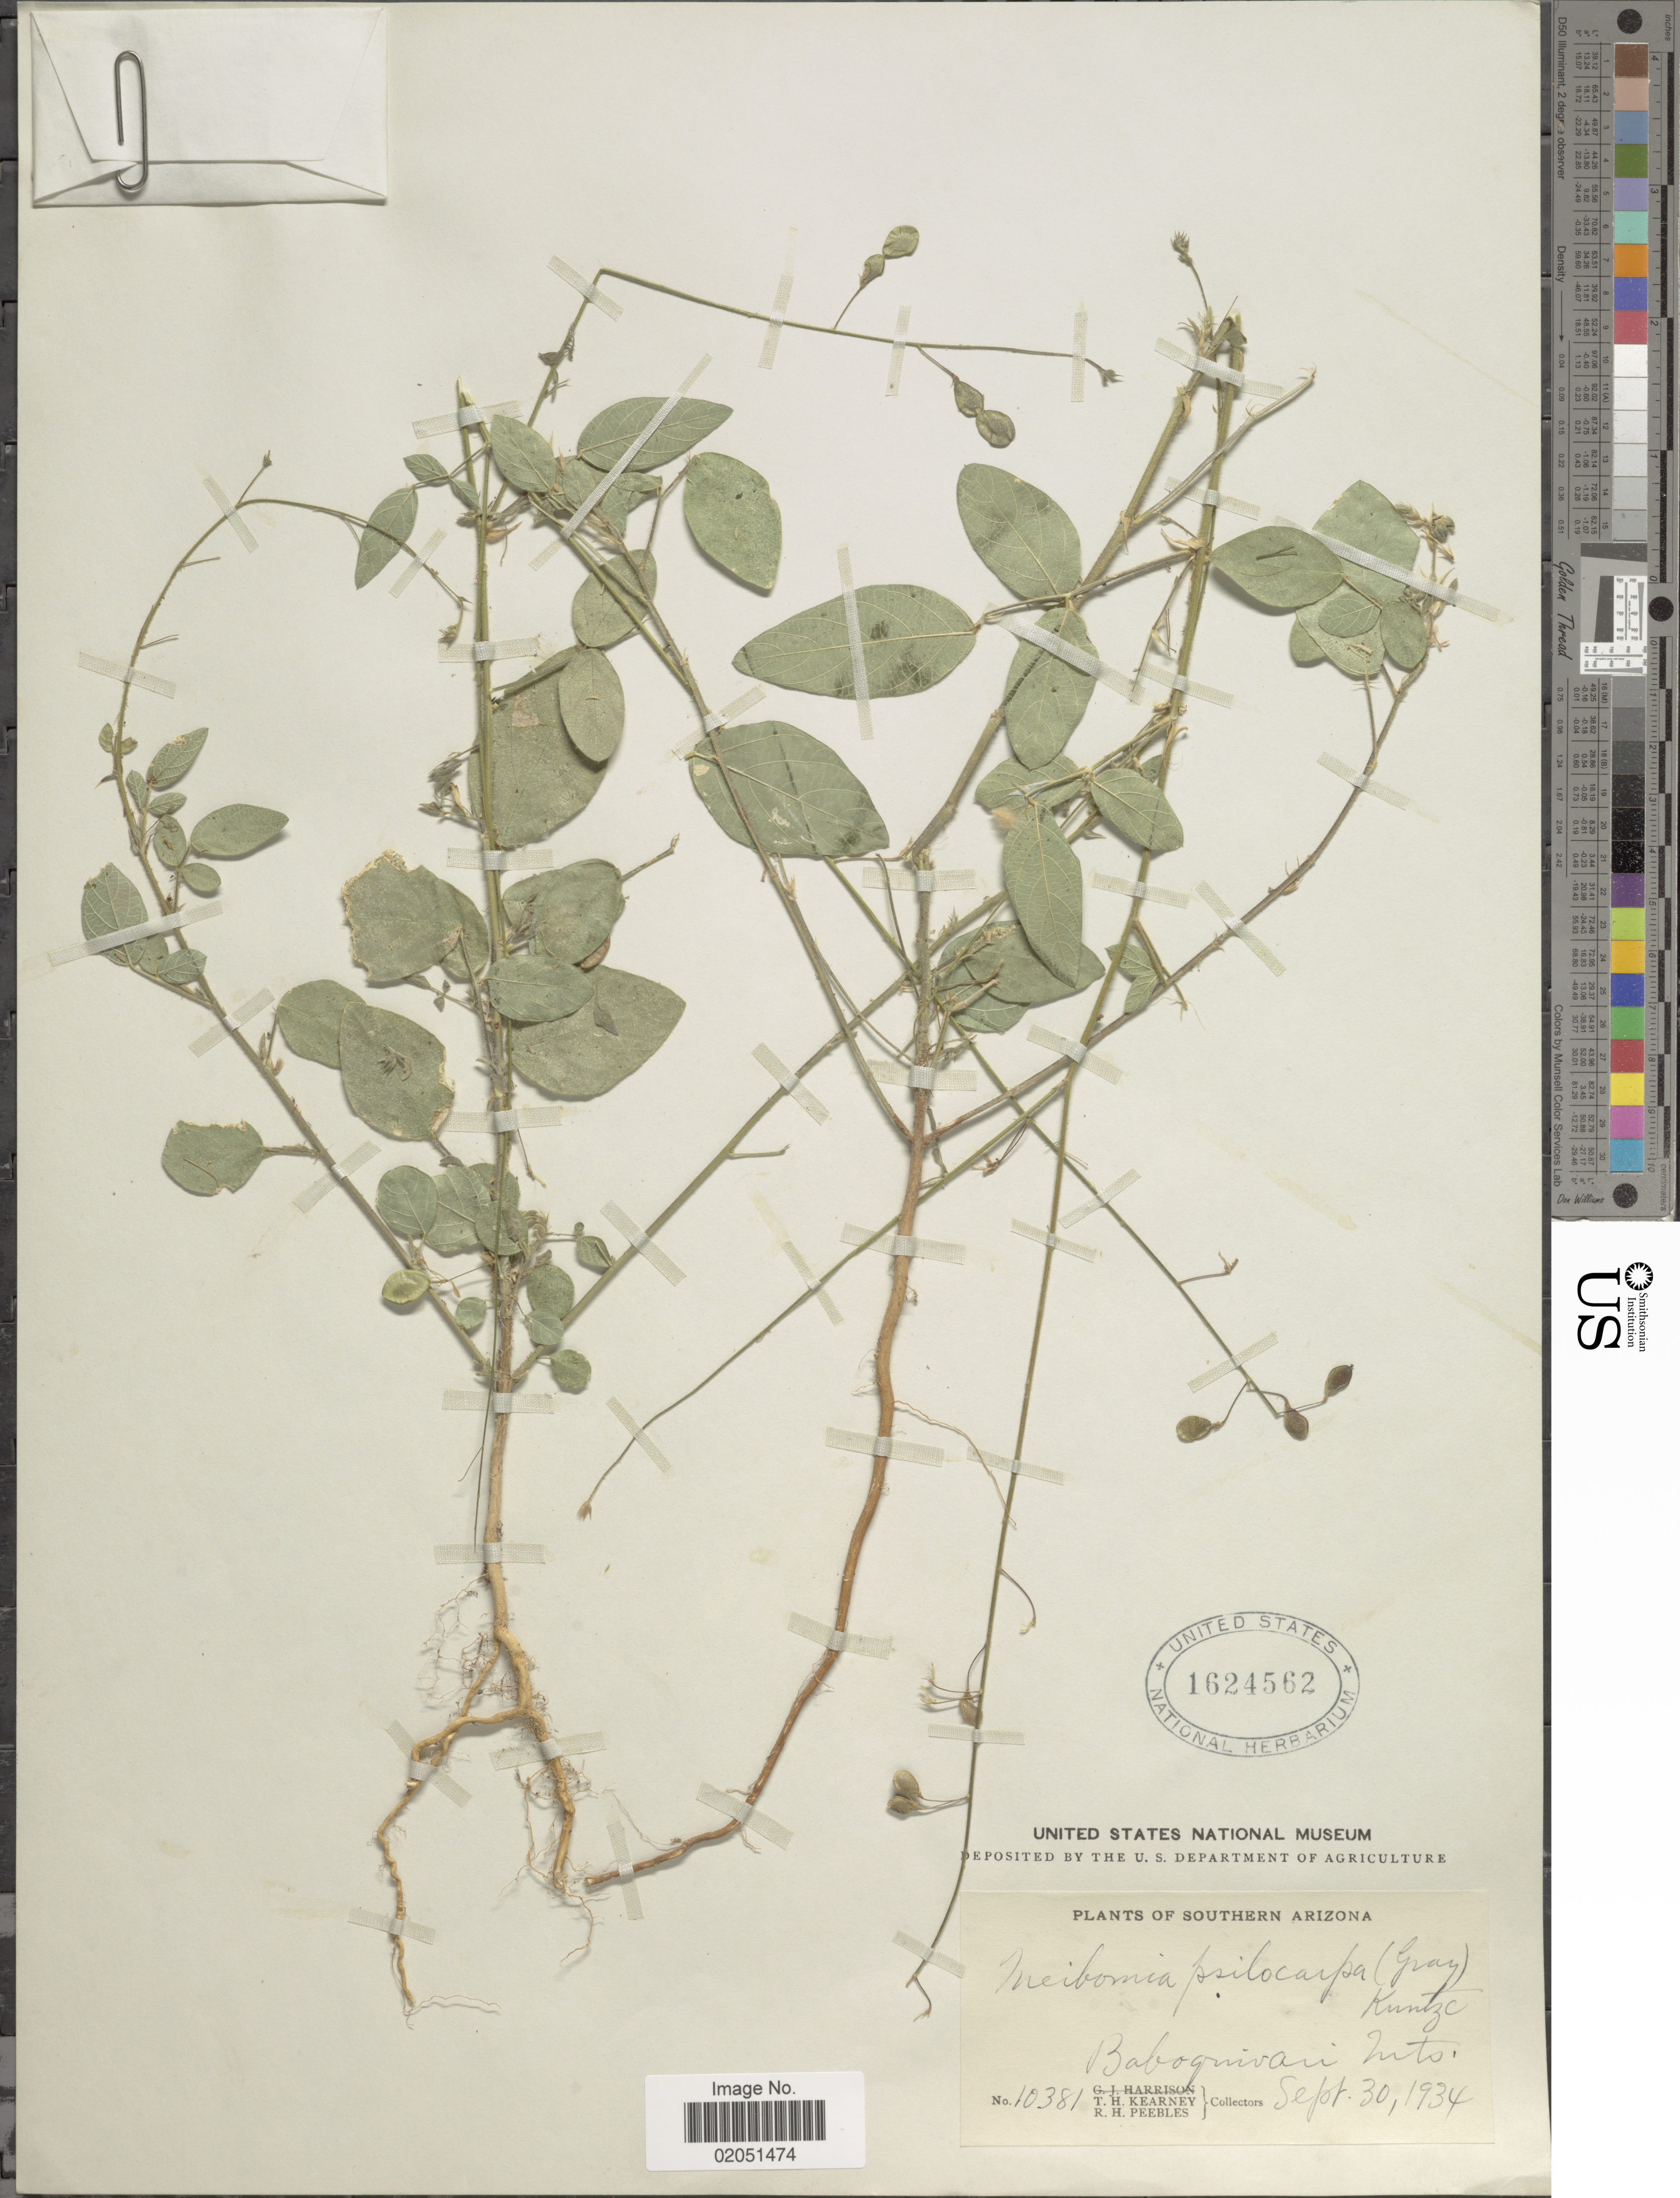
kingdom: Plantae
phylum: Tracheophyta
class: Magnoliopsida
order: Fabales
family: Fabaceae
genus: Desmodium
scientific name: Desmodium psilocarpum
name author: A. Gray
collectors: T. H. Kearney & R. H. Peebles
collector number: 10381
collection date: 1934-09-30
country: United States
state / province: Arizona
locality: Southern Arizona, Baboquivari Mts.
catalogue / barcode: US 1624562